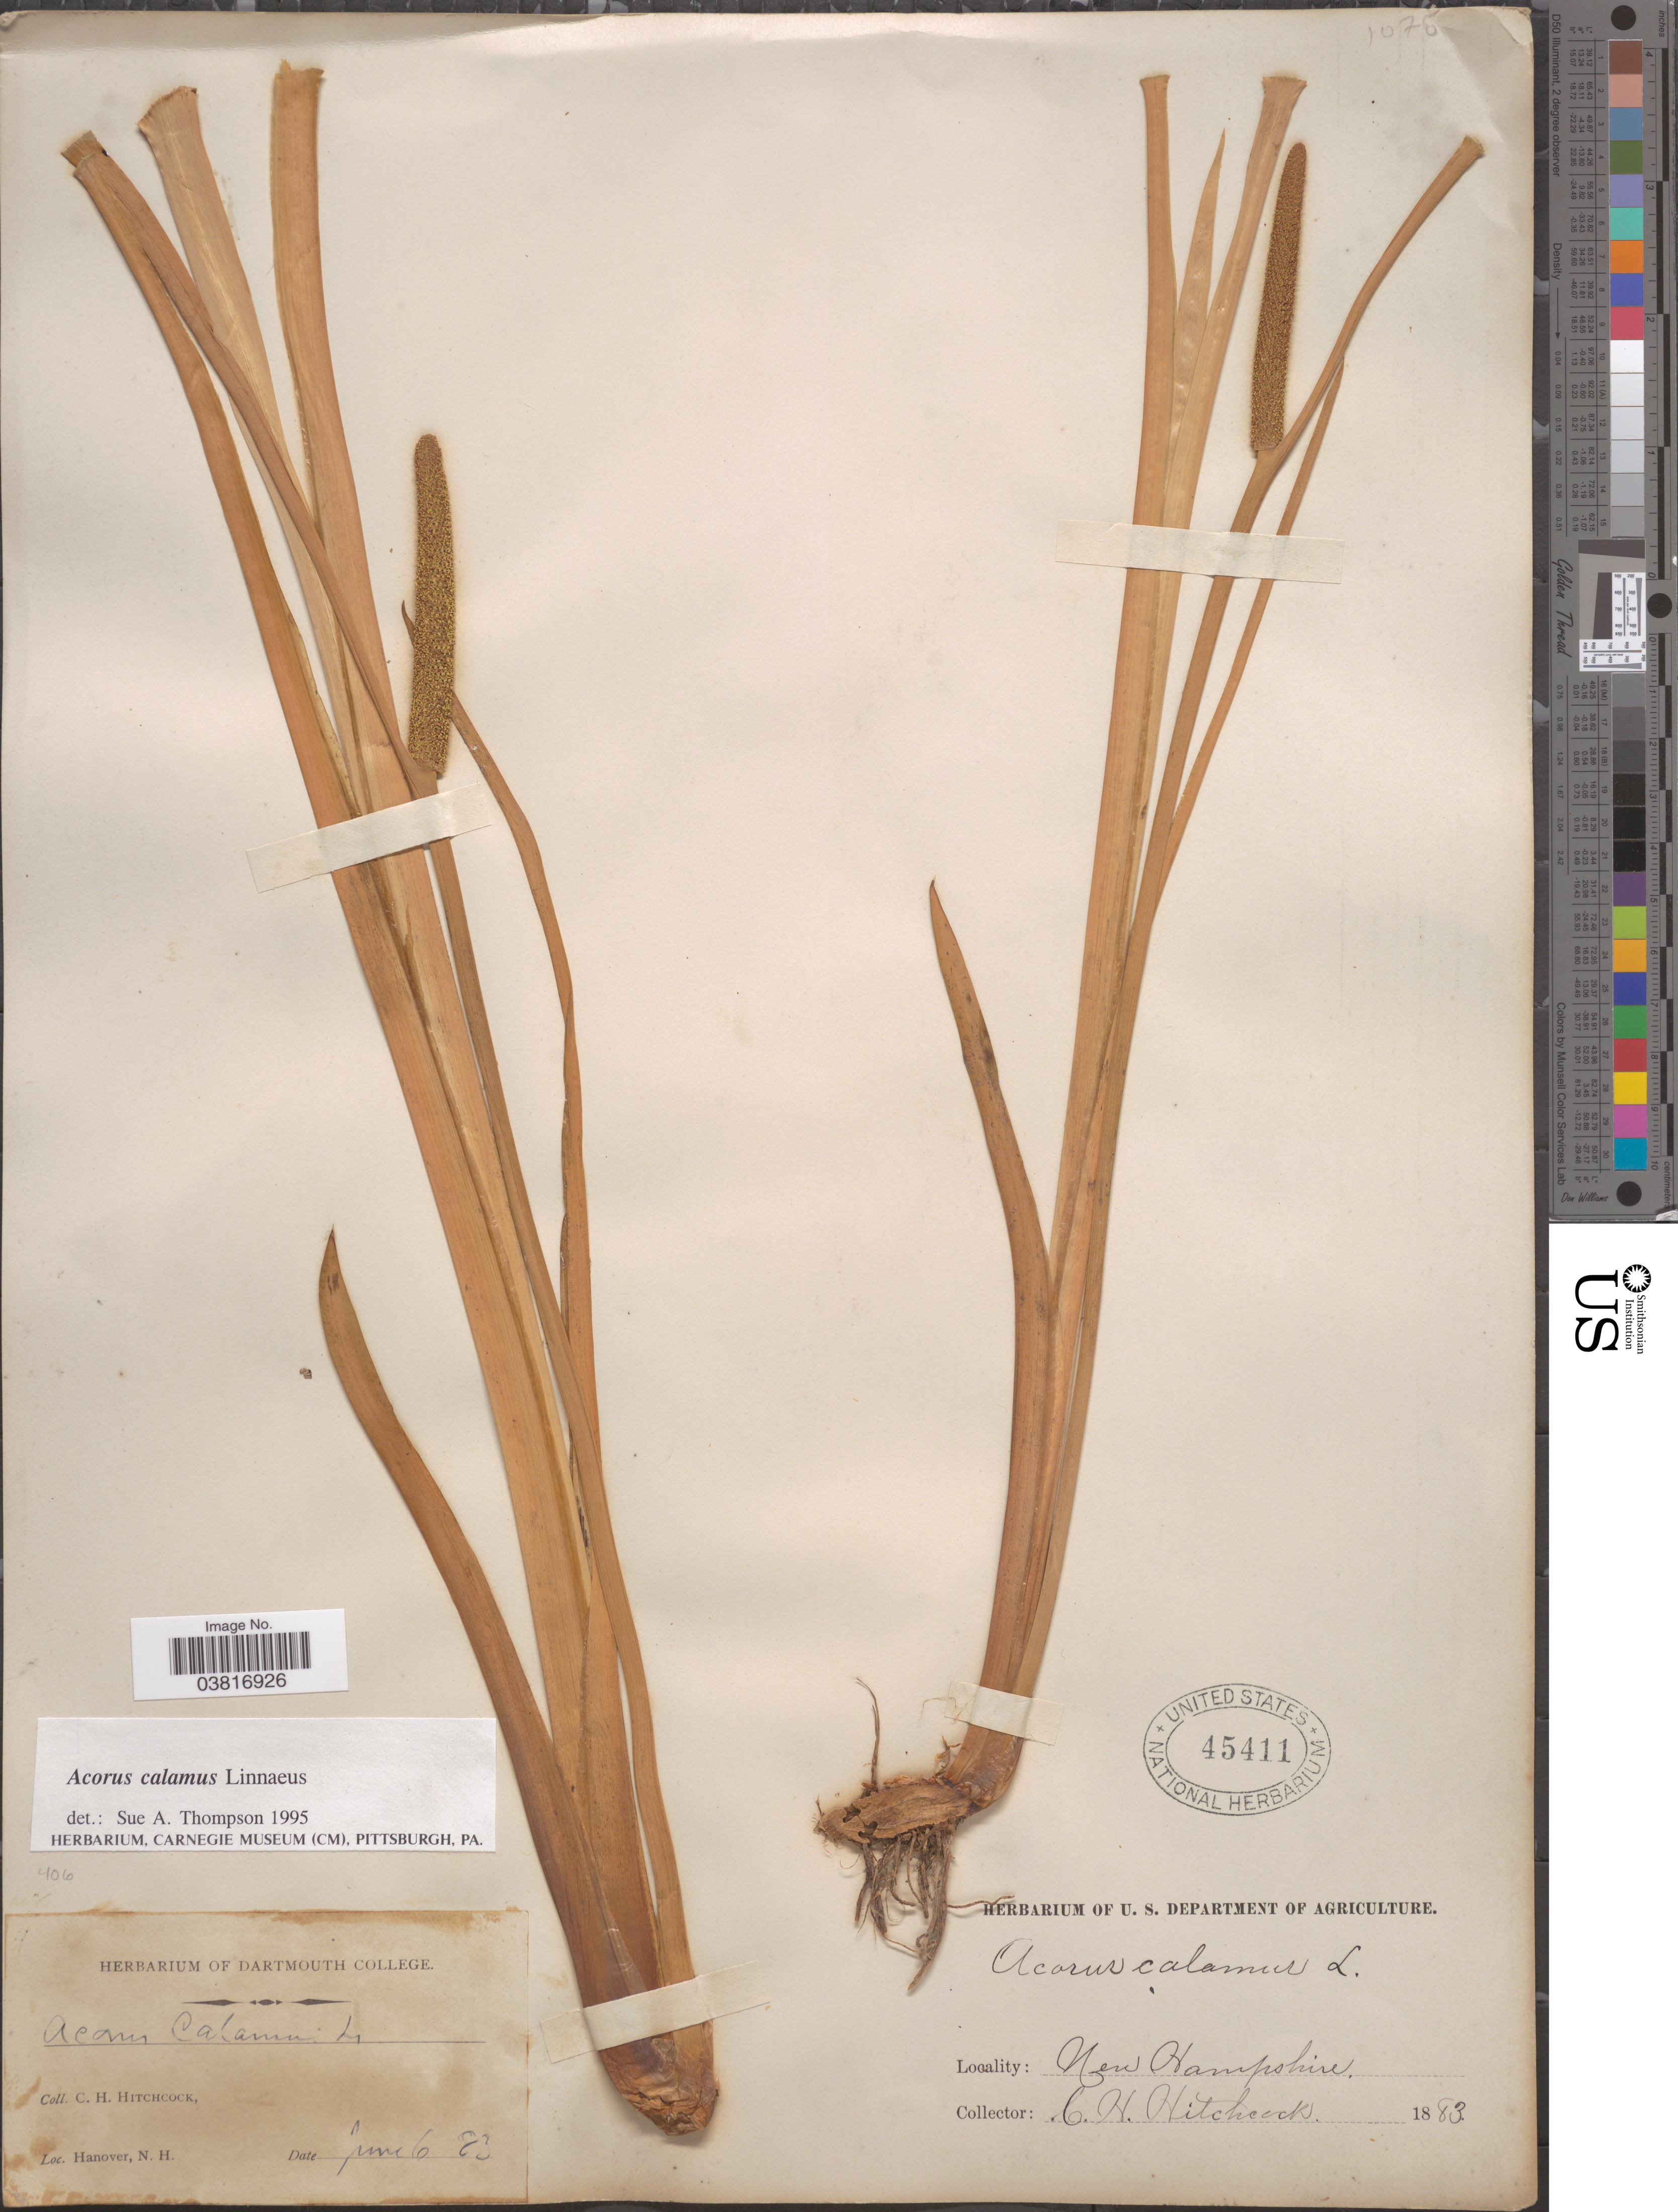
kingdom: Plantae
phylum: Tracheophyta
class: Liliopsida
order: Acorales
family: Acoraceae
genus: Acorus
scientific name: Acorus calamus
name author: L.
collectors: C. Hitchcock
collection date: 1883-06-06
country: United States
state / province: New Hampshire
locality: Hanover.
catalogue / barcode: US 45411